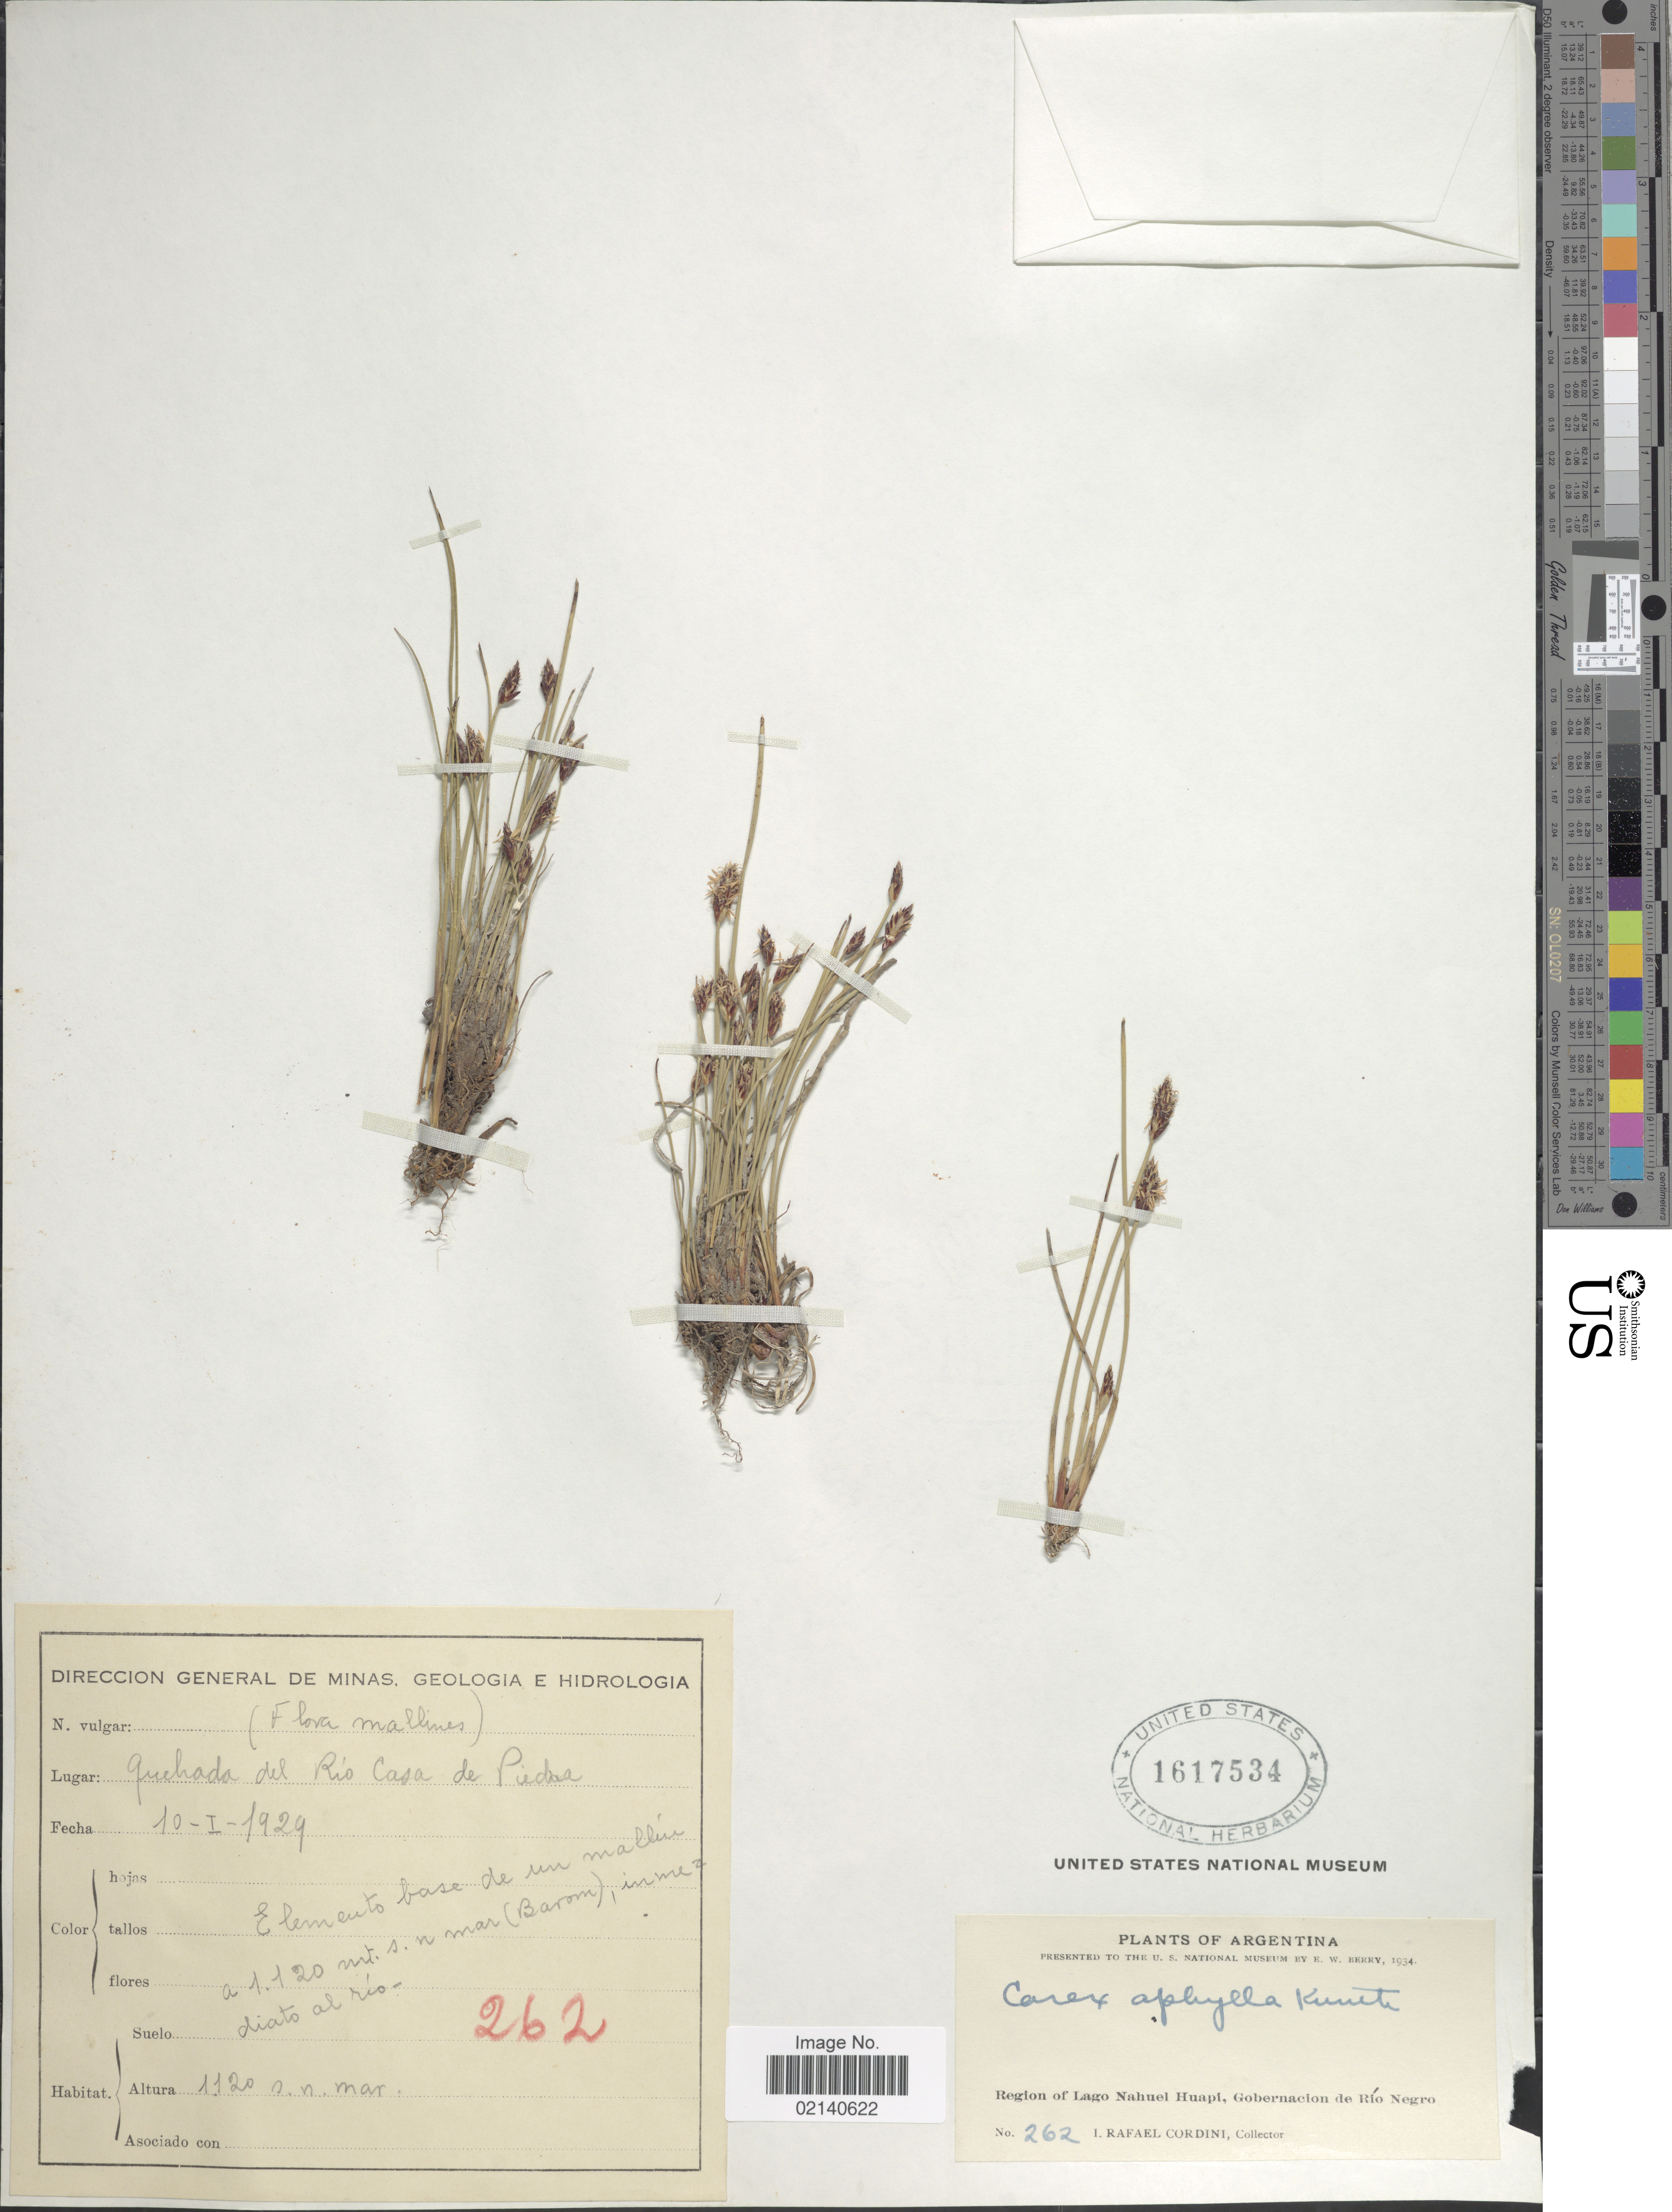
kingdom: Plantae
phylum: Tracheophyta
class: Liliopsida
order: Poales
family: Cyperaceae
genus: Eleocharis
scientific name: Eleocharis melanostachys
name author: (d'Urv.) C.B. Clarke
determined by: Strong, Mark T., (BOT), Smithsonian Institution - National Museum of Natural History (UNITED STATES)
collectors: I. Cordini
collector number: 262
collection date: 1929-01-10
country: Argentina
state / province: Rio Negro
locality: Region of Lago Nahuel Huapi, Gobernacion de Rio Negro. Quechada del Rio Casa de Piedra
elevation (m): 1120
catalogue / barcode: US 1617534